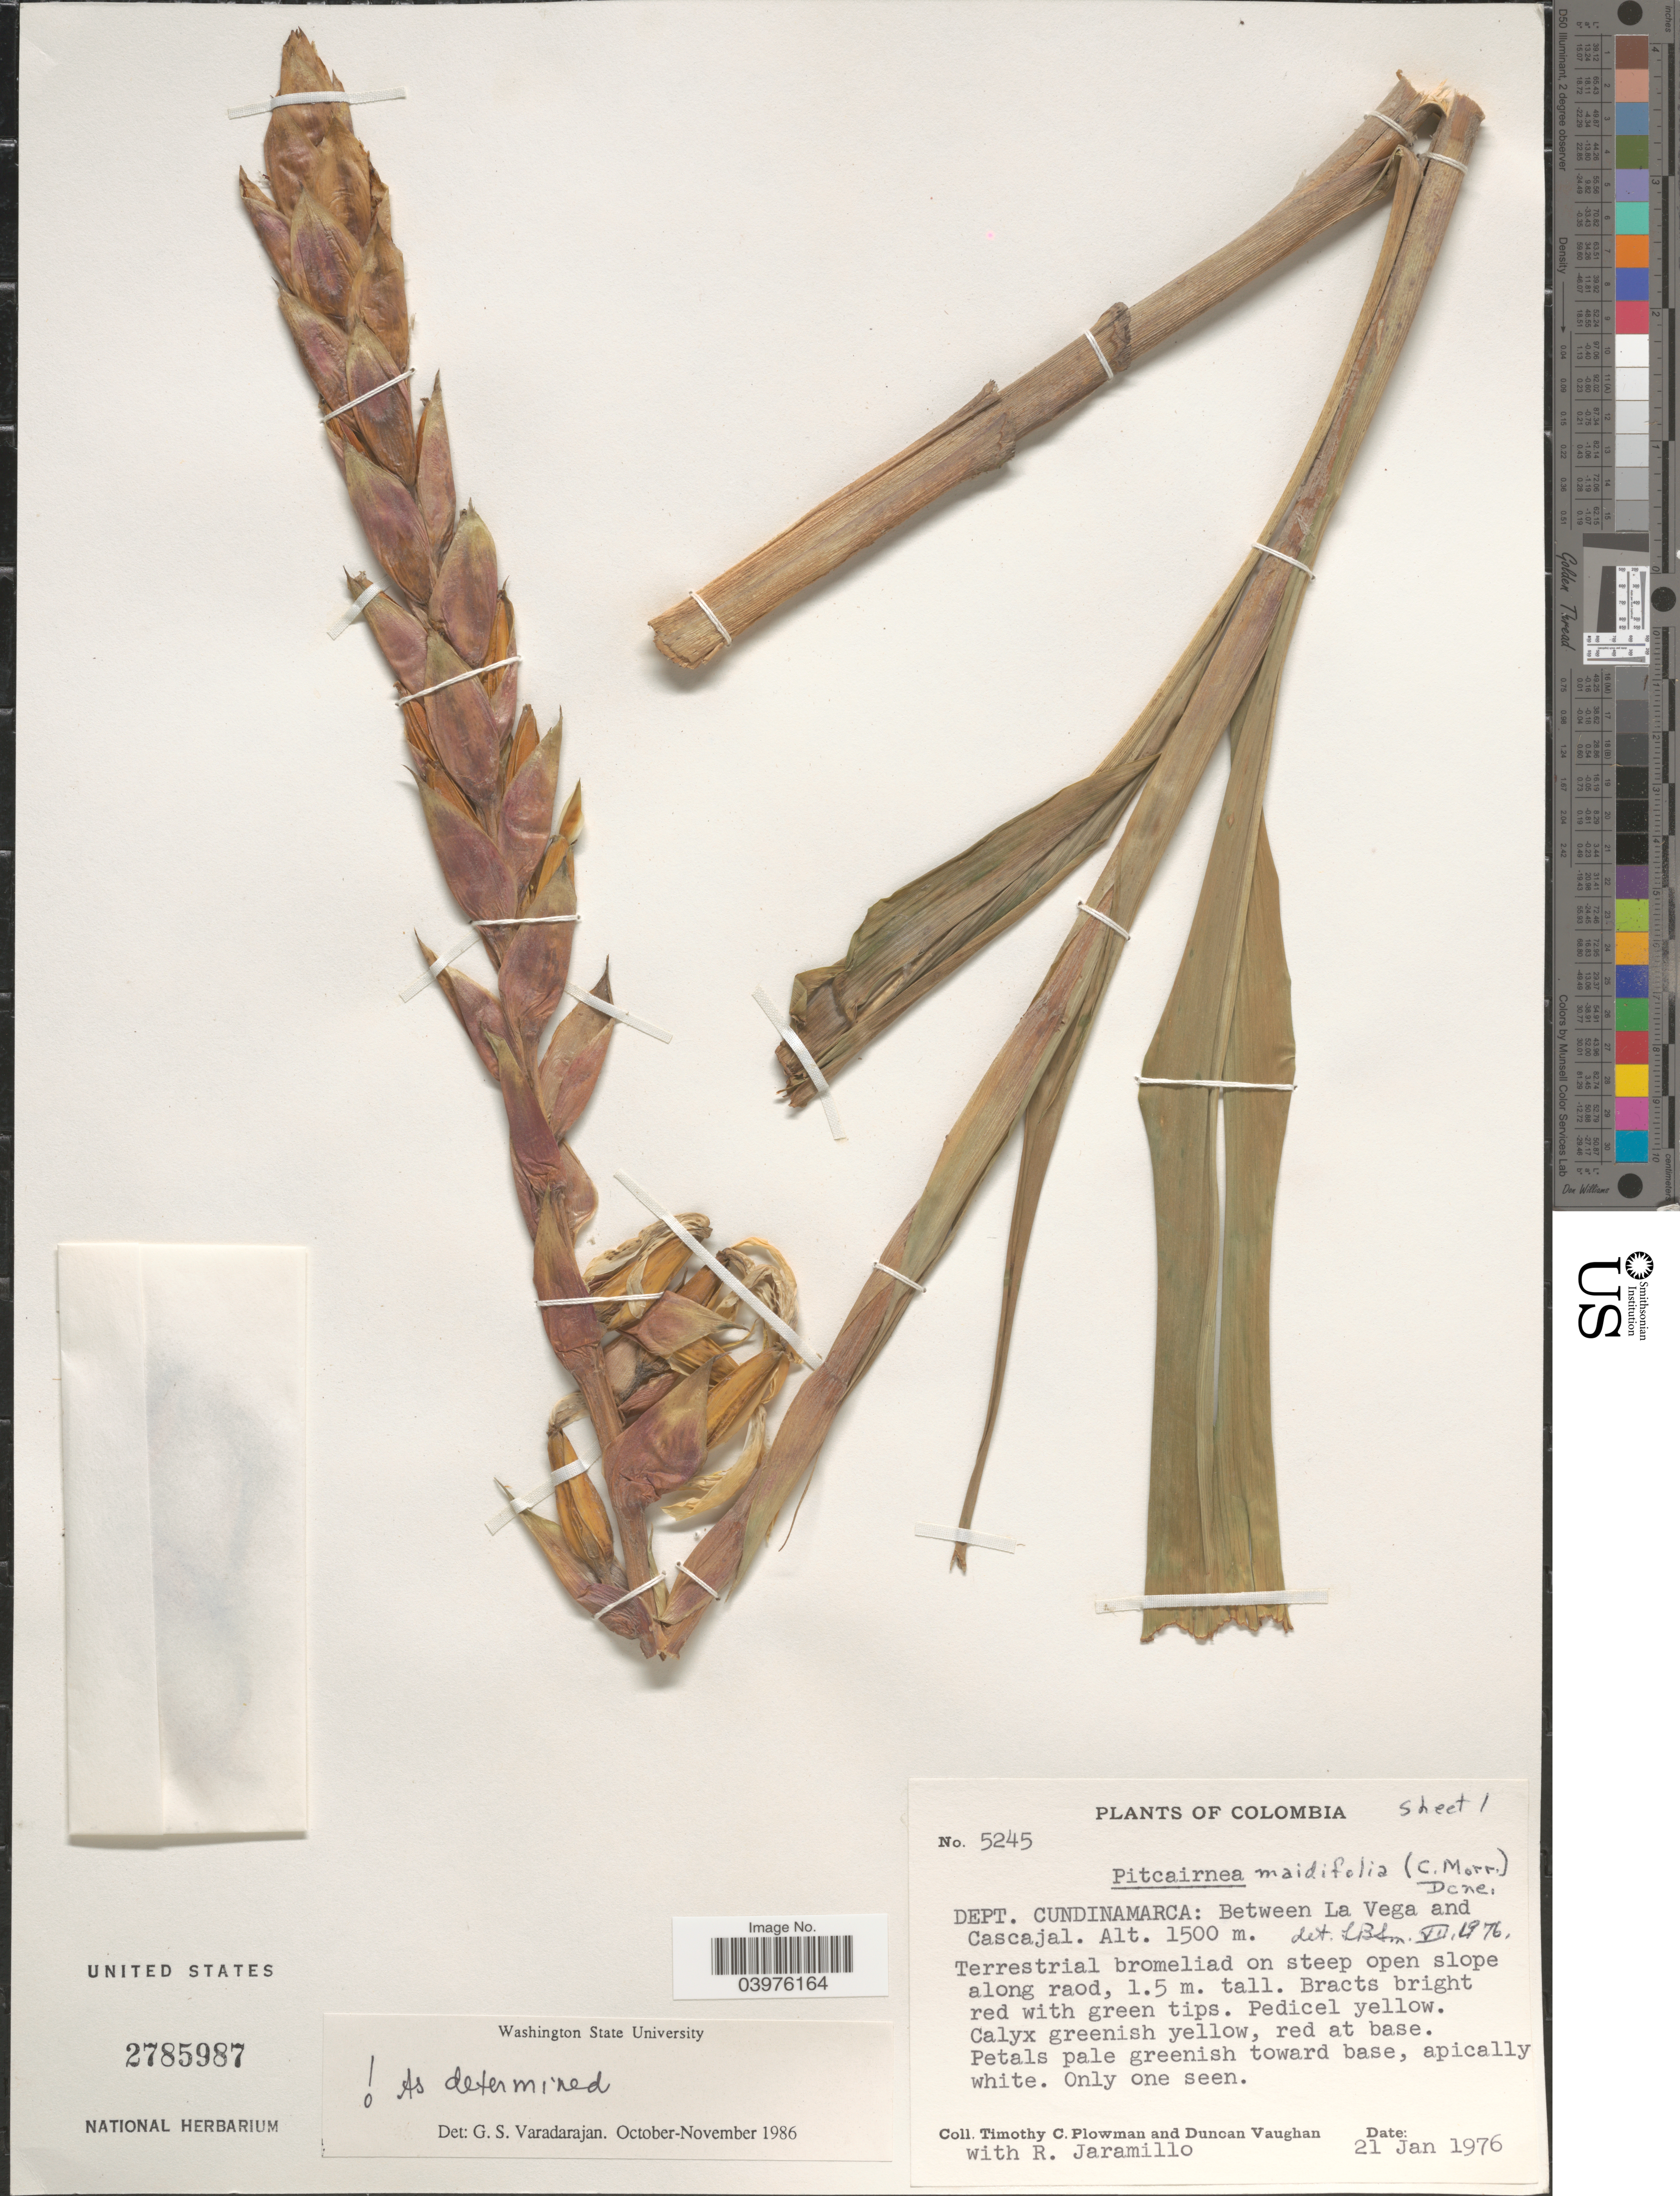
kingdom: Plantae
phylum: Tracheophyta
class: Liliopsida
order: Poales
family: Bromeliaceae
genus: Pitcairnia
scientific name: Pitcairnia maidifolia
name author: (C. Morren) Decne. ex Planch.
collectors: T. Plowman, D. Vaughan & R. Jaramillo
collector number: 5245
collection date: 1976-01-21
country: Colombia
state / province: Cundinamarca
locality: Dept. Cundinamarca: Between La Vega and Cascajal.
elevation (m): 1500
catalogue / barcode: US 2785987